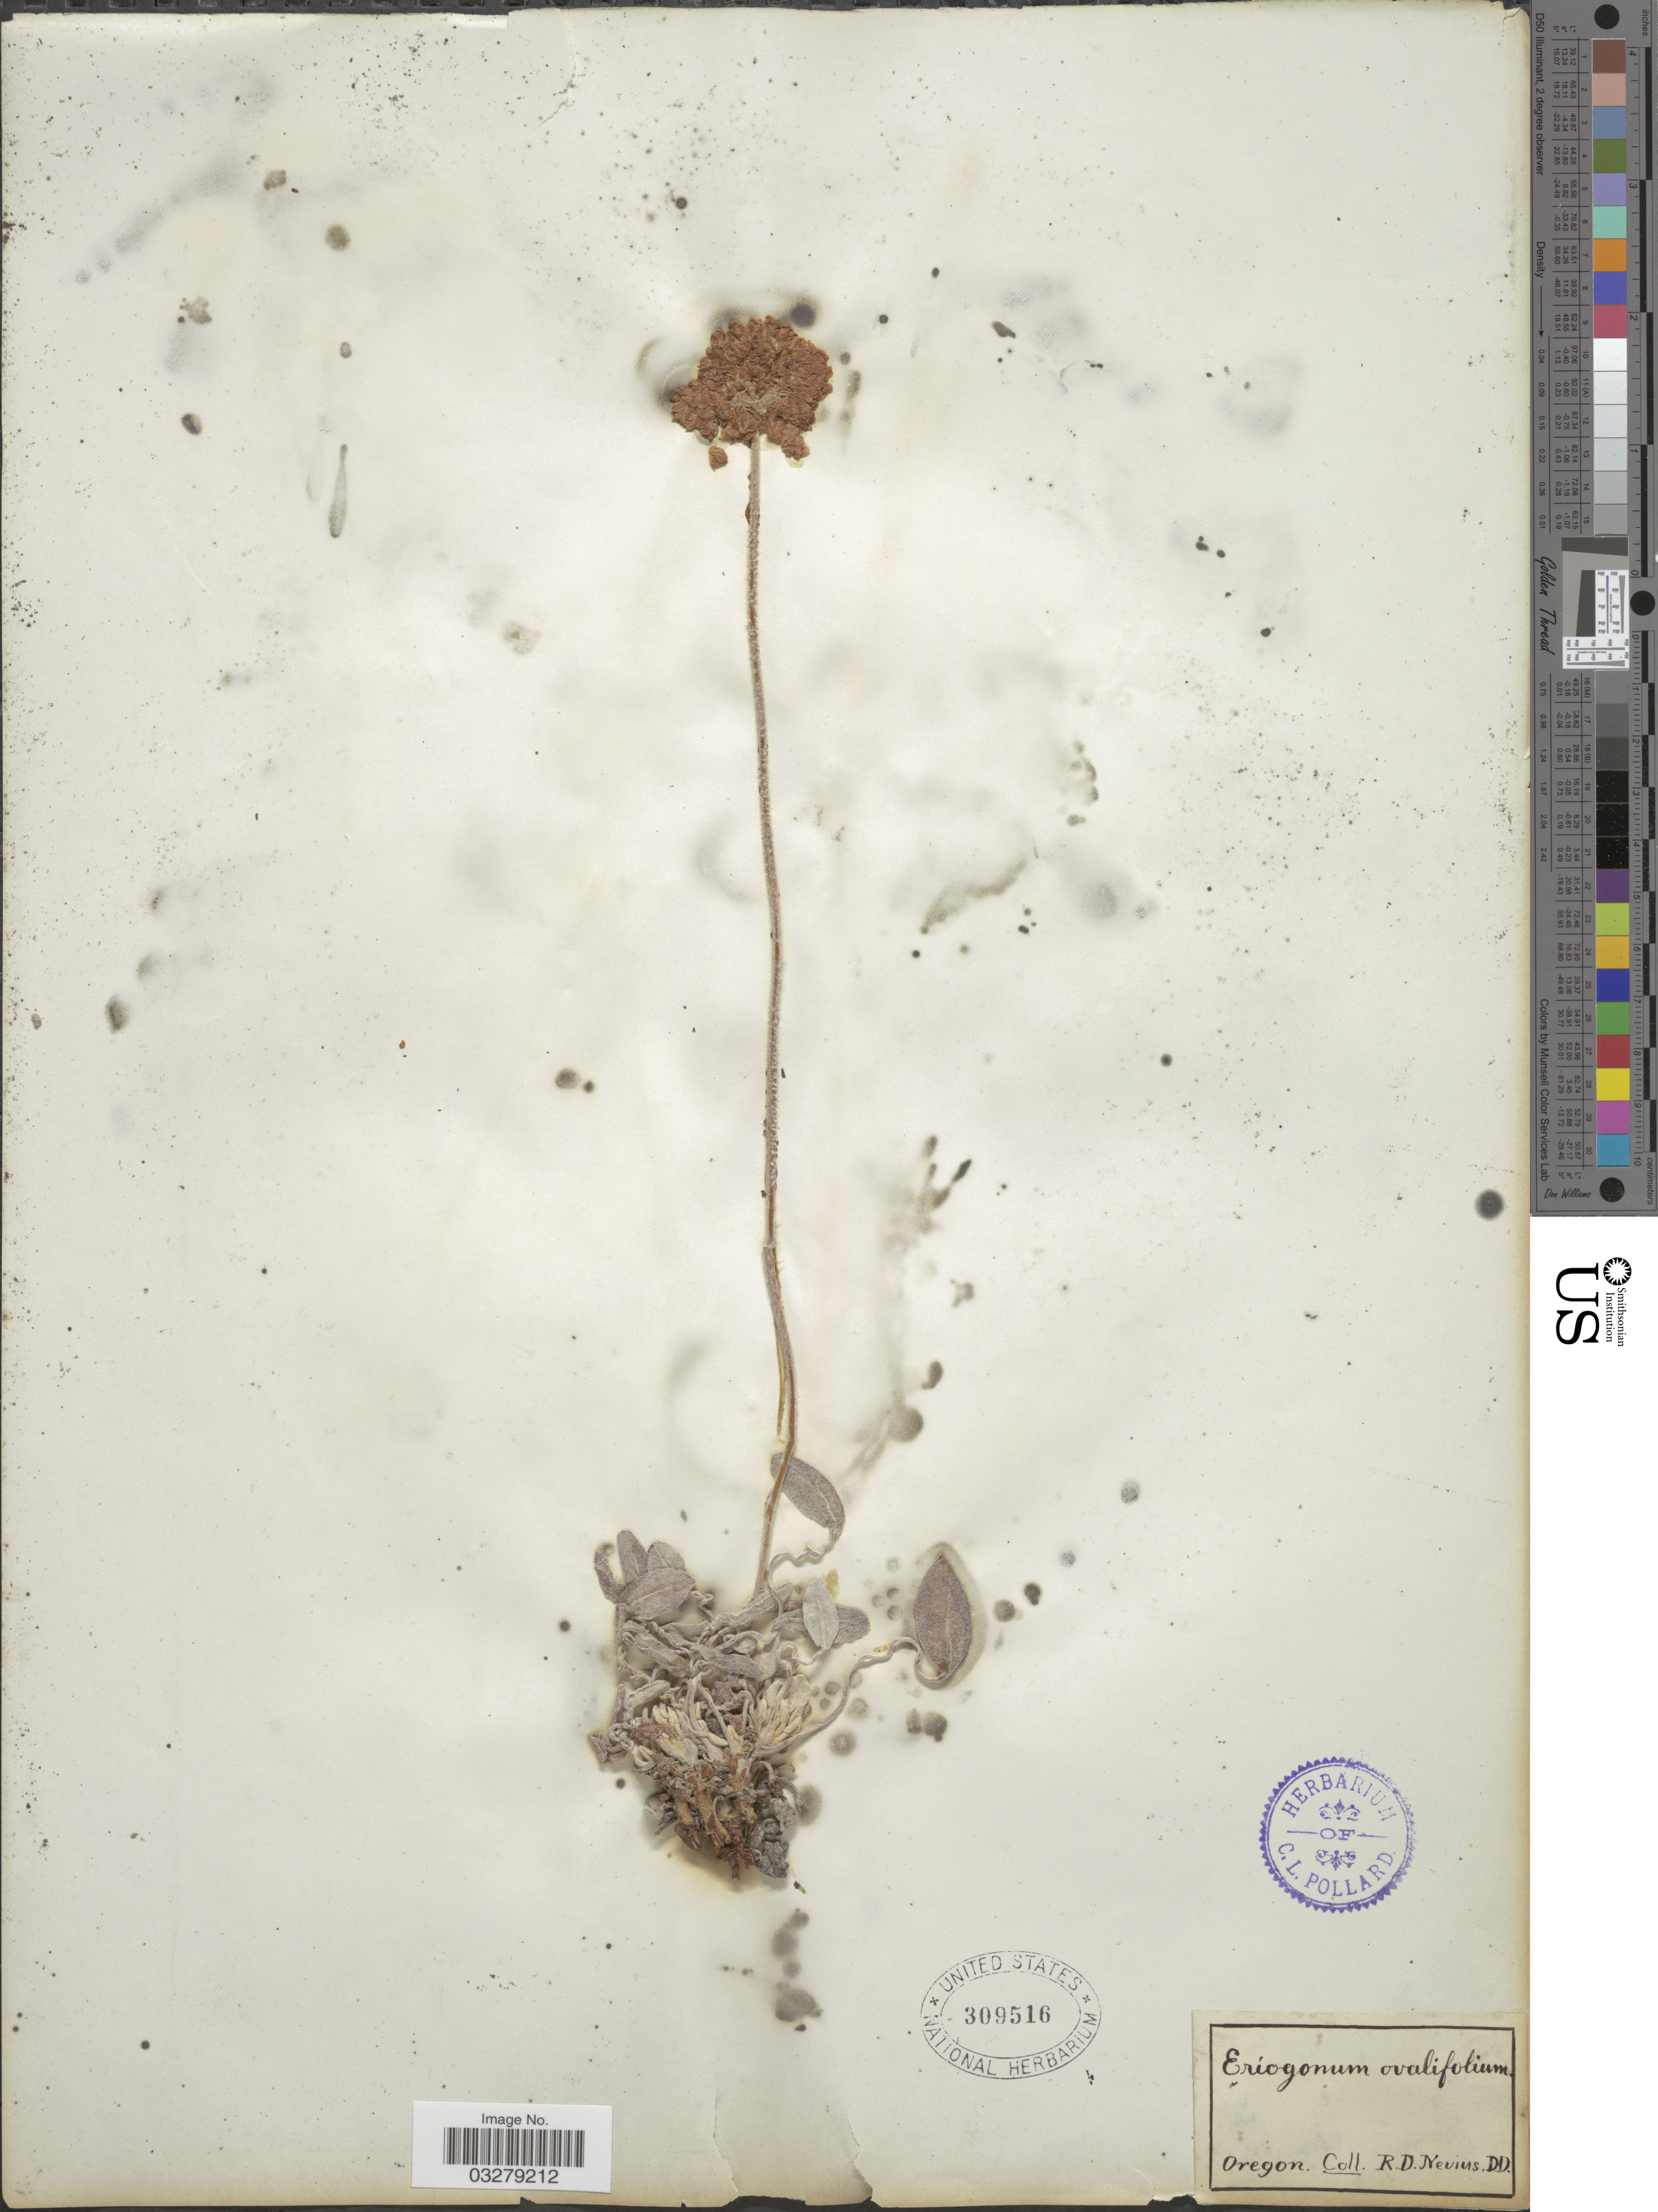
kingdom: Plantae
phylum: Tracheophyta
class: Magnoliopsida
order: Caryophyllales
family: Polygonaceae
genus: Eriogonum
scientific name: Eriogonum ovalifolium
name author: Nutt.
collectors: R. Nevius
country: United States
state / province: Oregon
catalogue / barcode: US 309516